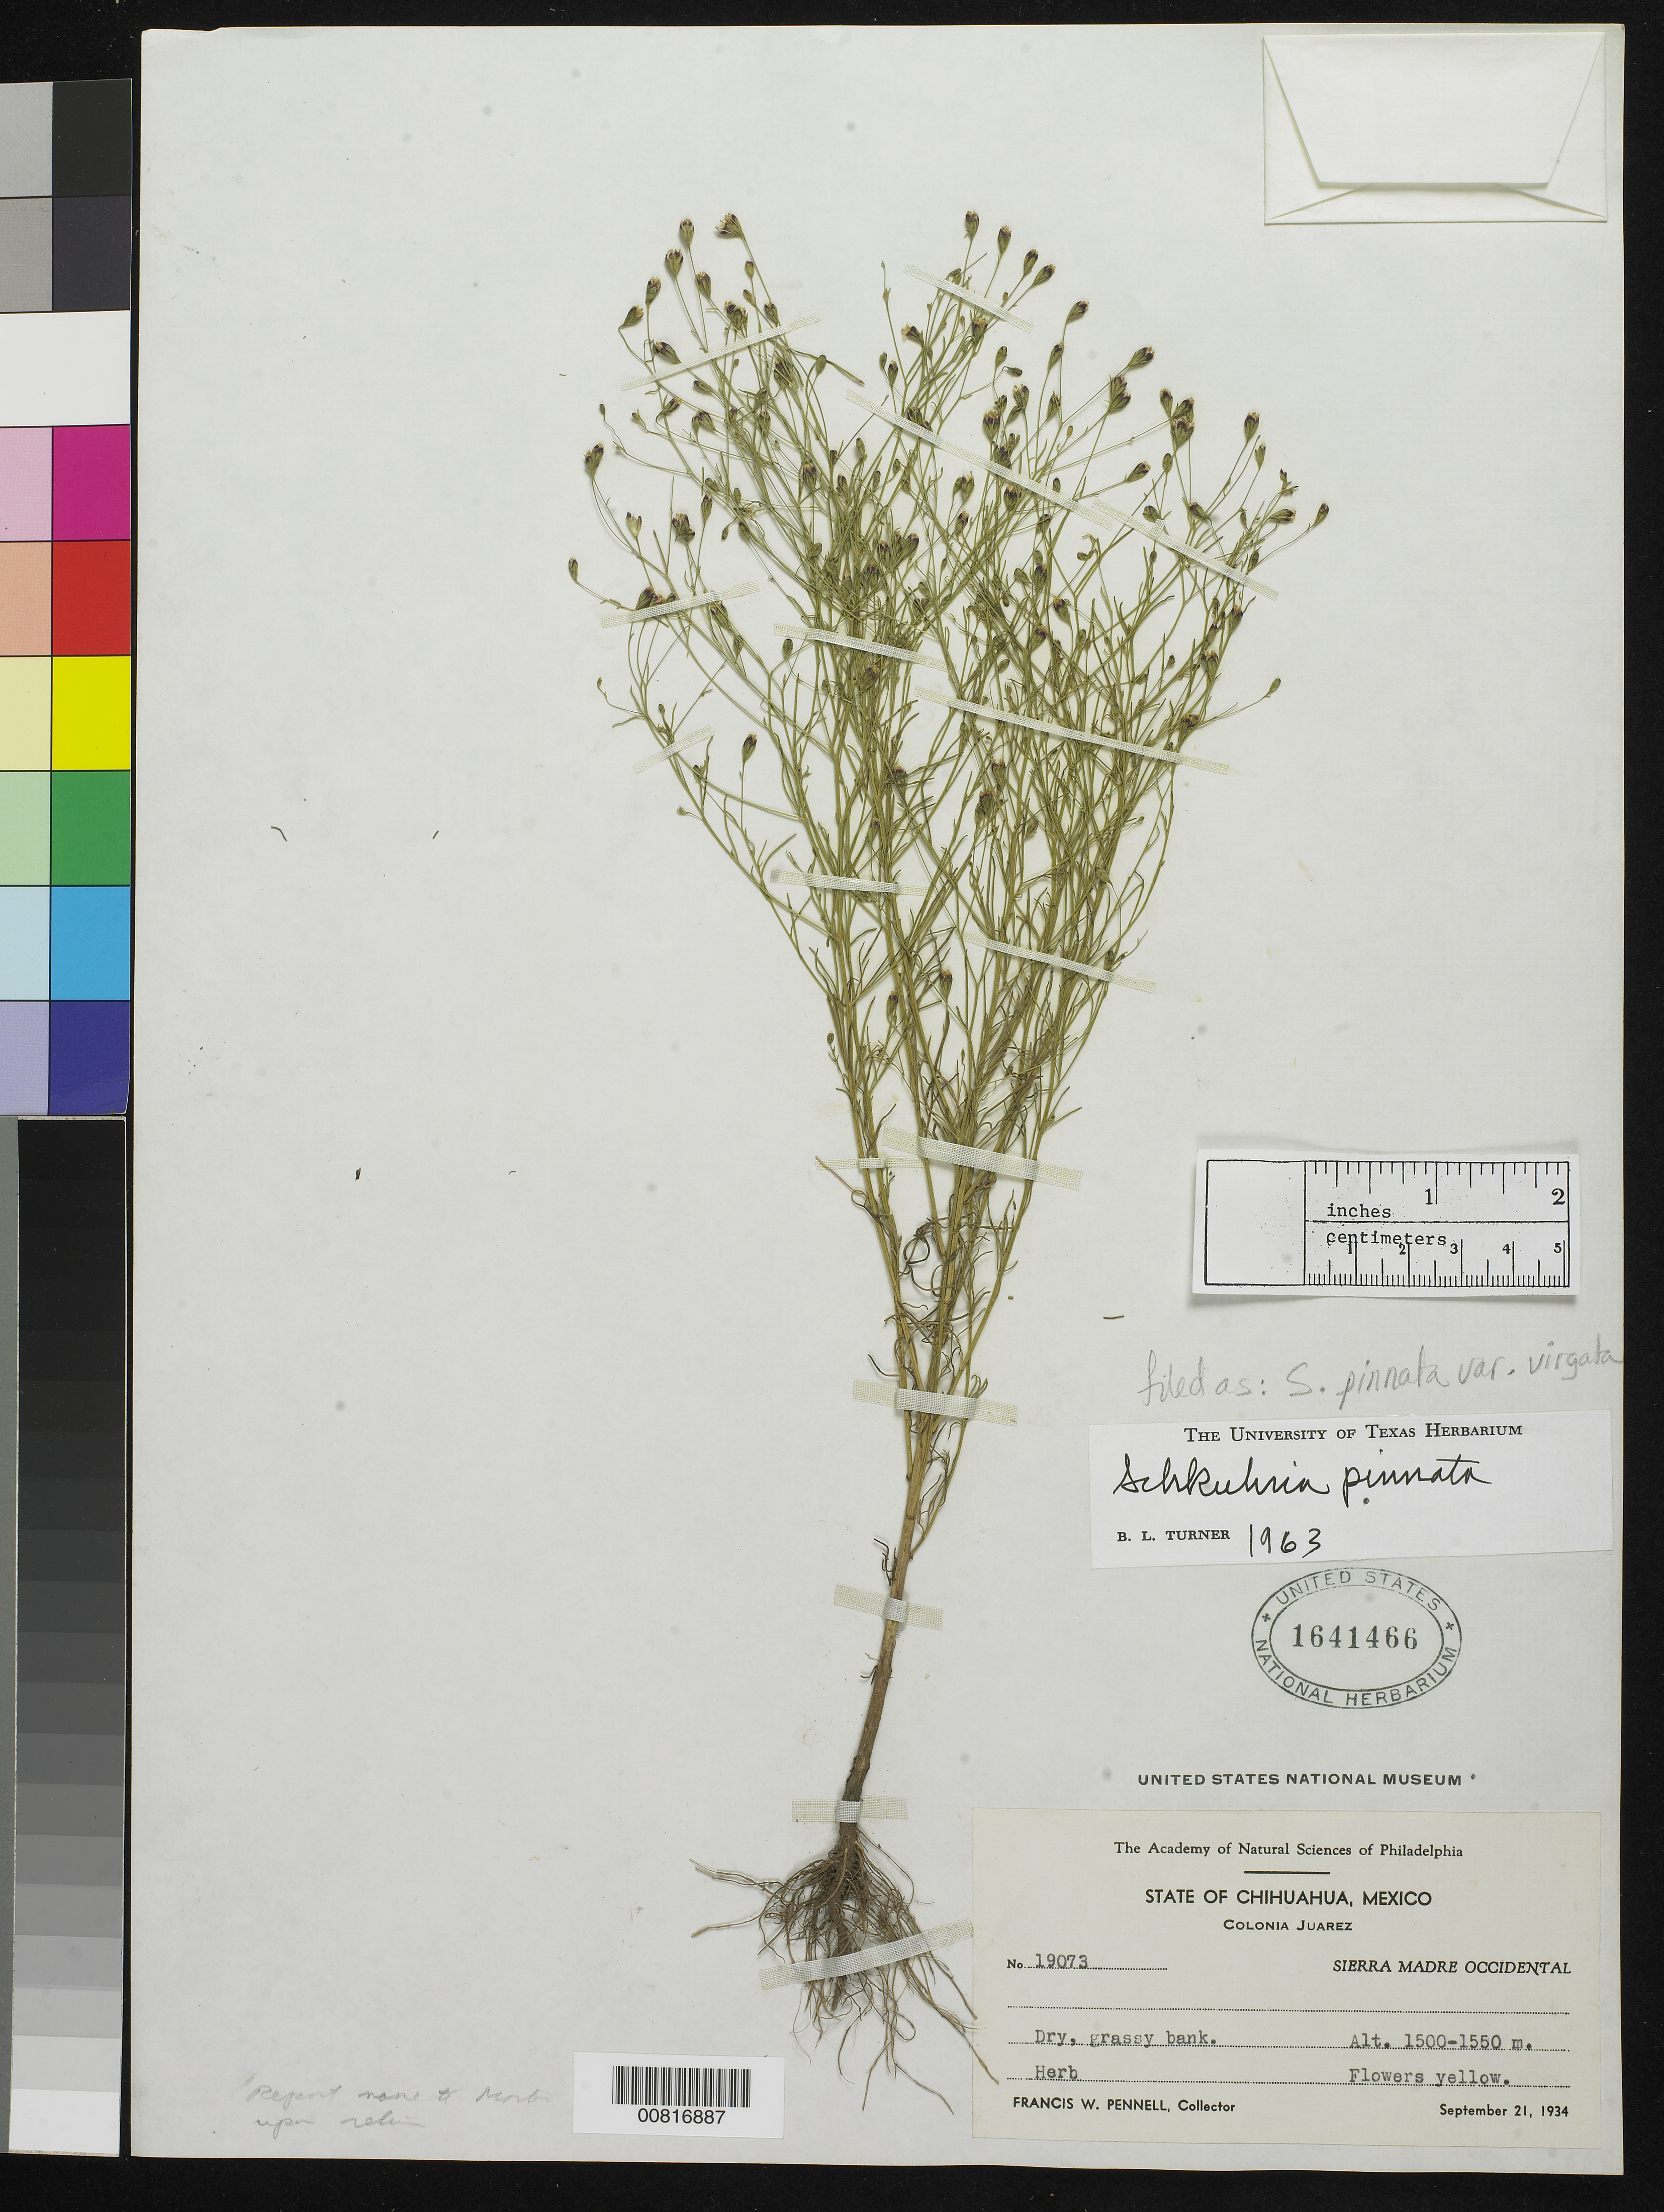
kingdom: Plantae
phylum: Tracheophyta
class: Magnoliopsida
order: Asterales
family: Asteraceae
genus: Schkuhria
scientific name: Schkuhria pinnata var. virgata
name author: (La Llave ex La Llave) Heiser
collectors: F. W. Pennell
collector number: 19073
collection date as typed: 21 Sep 1934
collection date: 1934-09-21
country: Mexico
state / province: Chihuahua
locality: Colonia Juárez, Sierra Madre Occidental, Chihuahua.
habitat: Dry, grassy bank.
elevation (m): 1550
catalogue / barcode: US 1641466